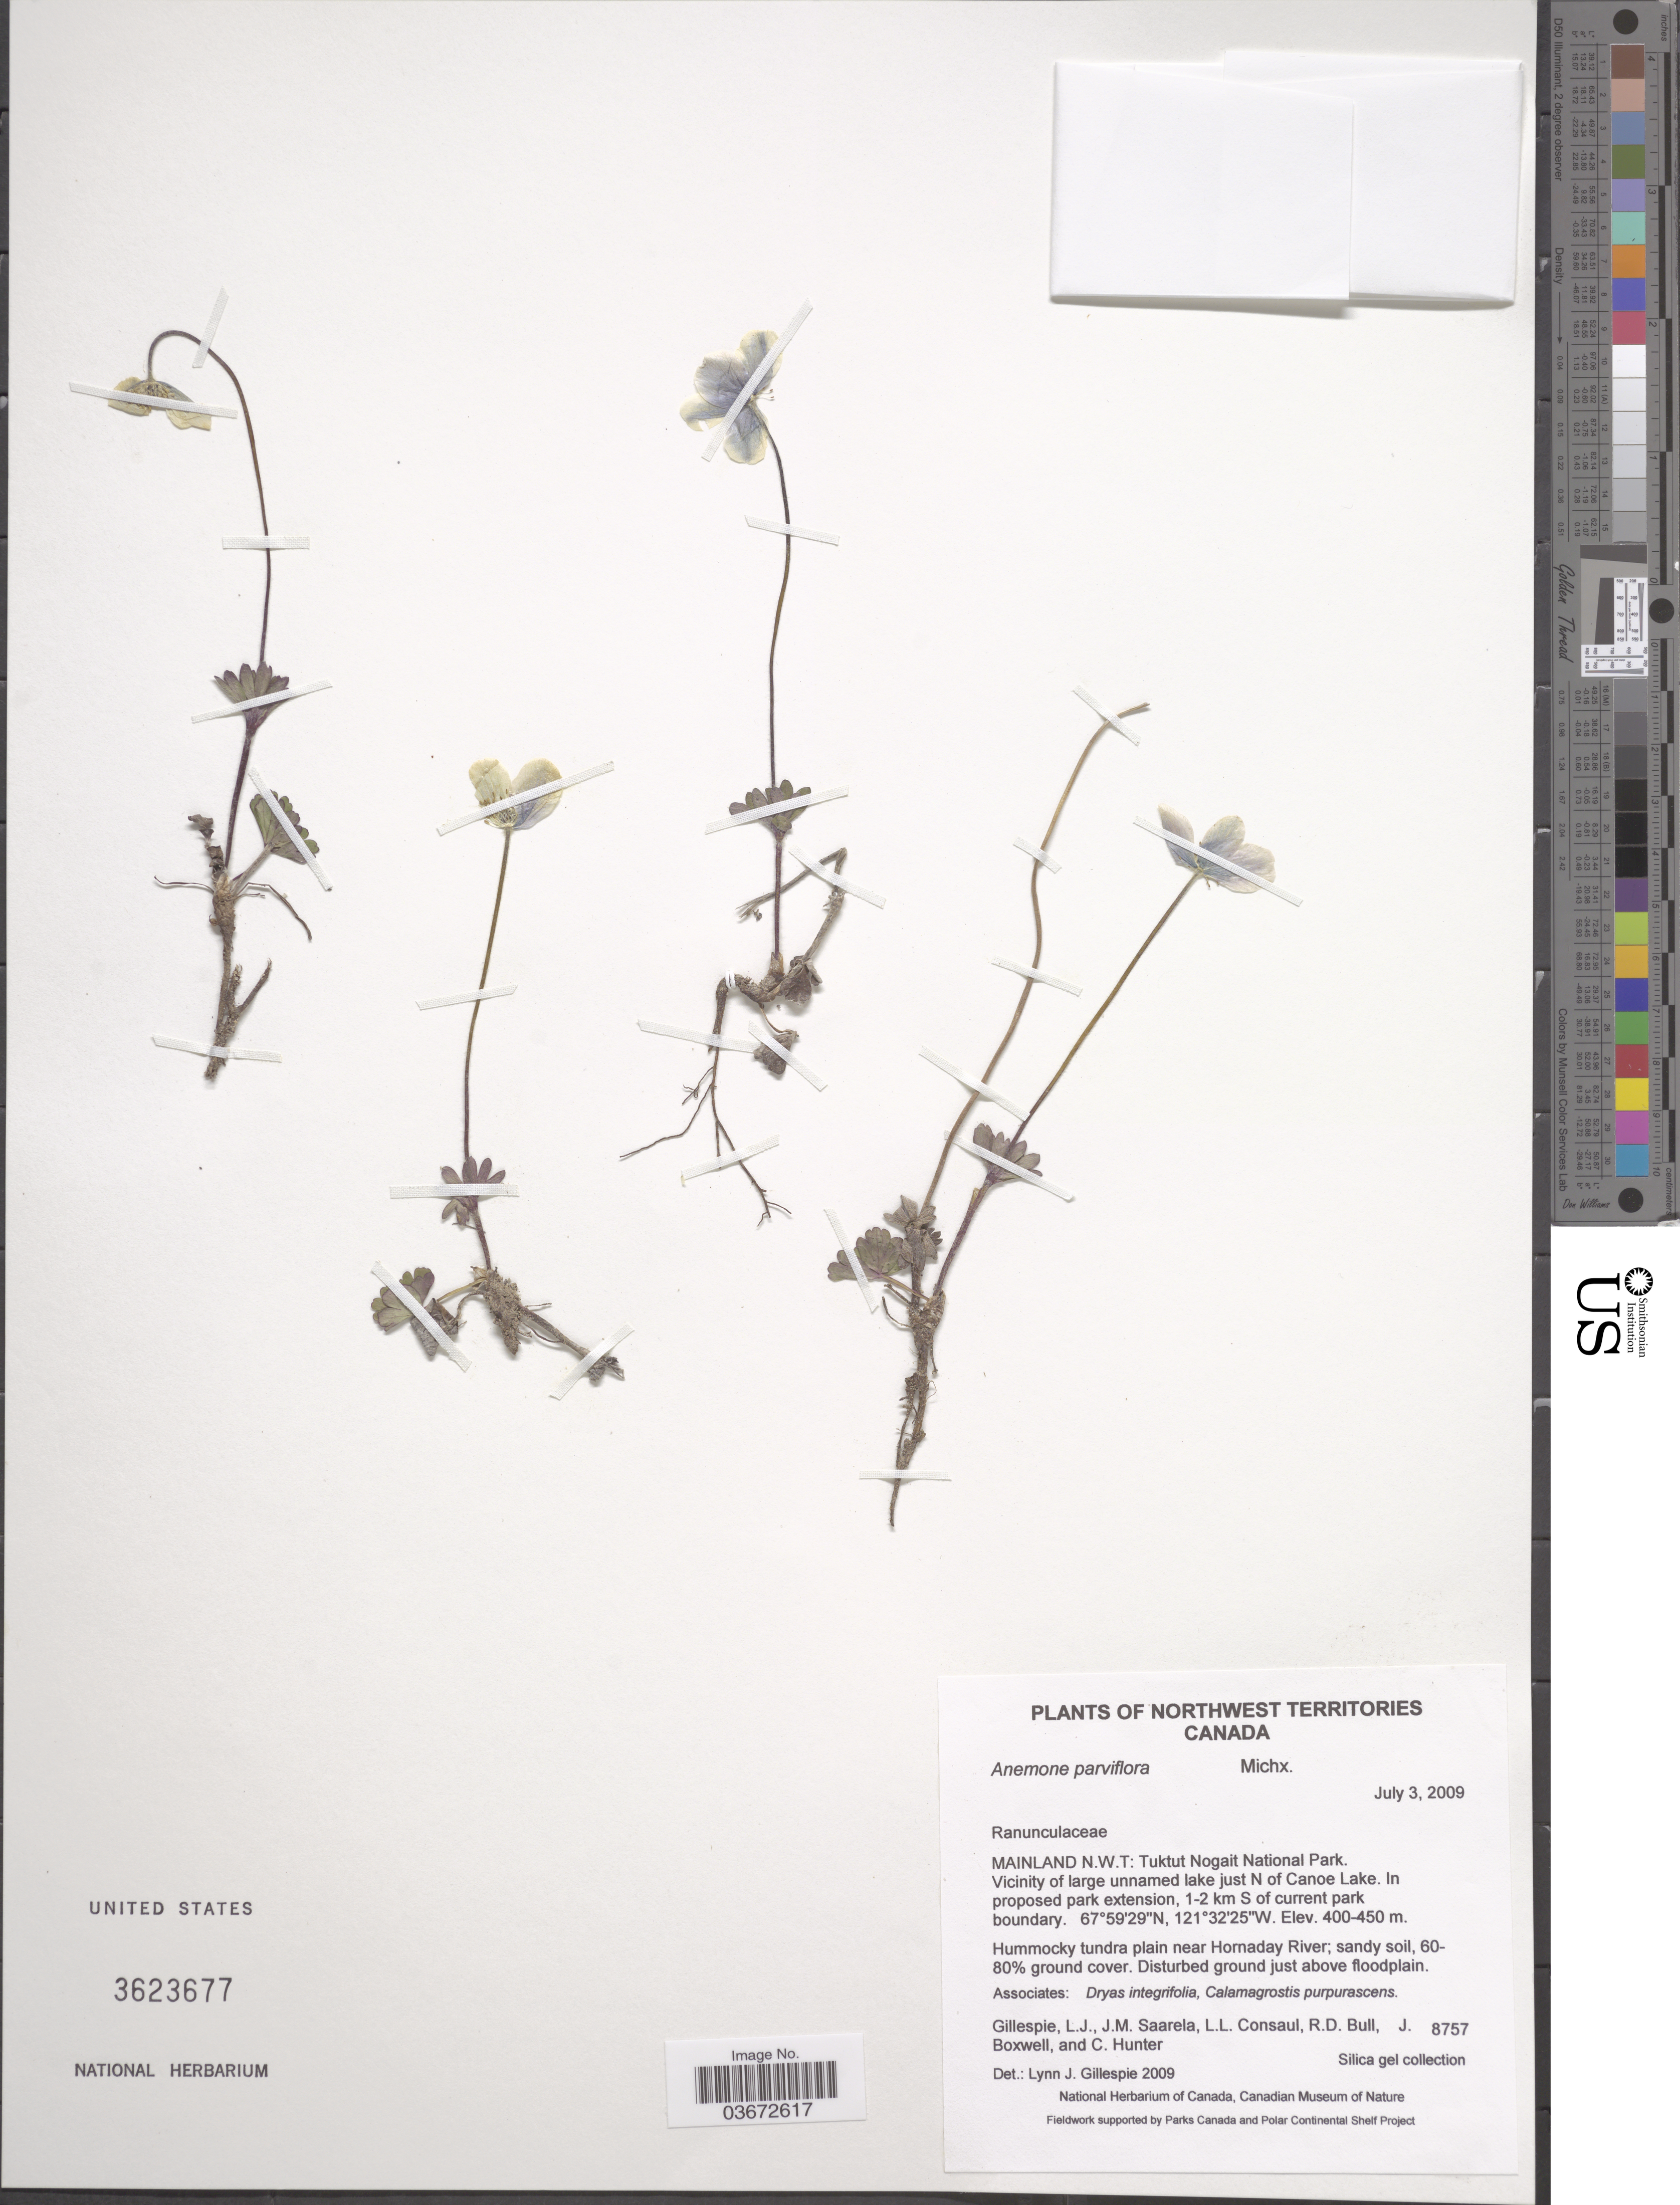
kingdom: Plantae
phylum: Tracheophyta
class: Magnoliopsida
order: Ranunculales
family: Ranunculaceae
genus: Anemone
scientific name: Anemone parviflora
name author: Michx.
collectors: L. Gillespie, J. Saarela, L. Consaul, R. Bull & et al.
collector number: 8757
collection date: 2009-07-03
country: Canada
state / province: Northwest Territories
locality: Mainland N.W.T: Tuktut Nogait National Park. Vicinity of large unnamed lake just N of Canoe Lake. 1-2 km S of current park boundary.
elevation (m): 400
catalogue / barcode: US 3623677